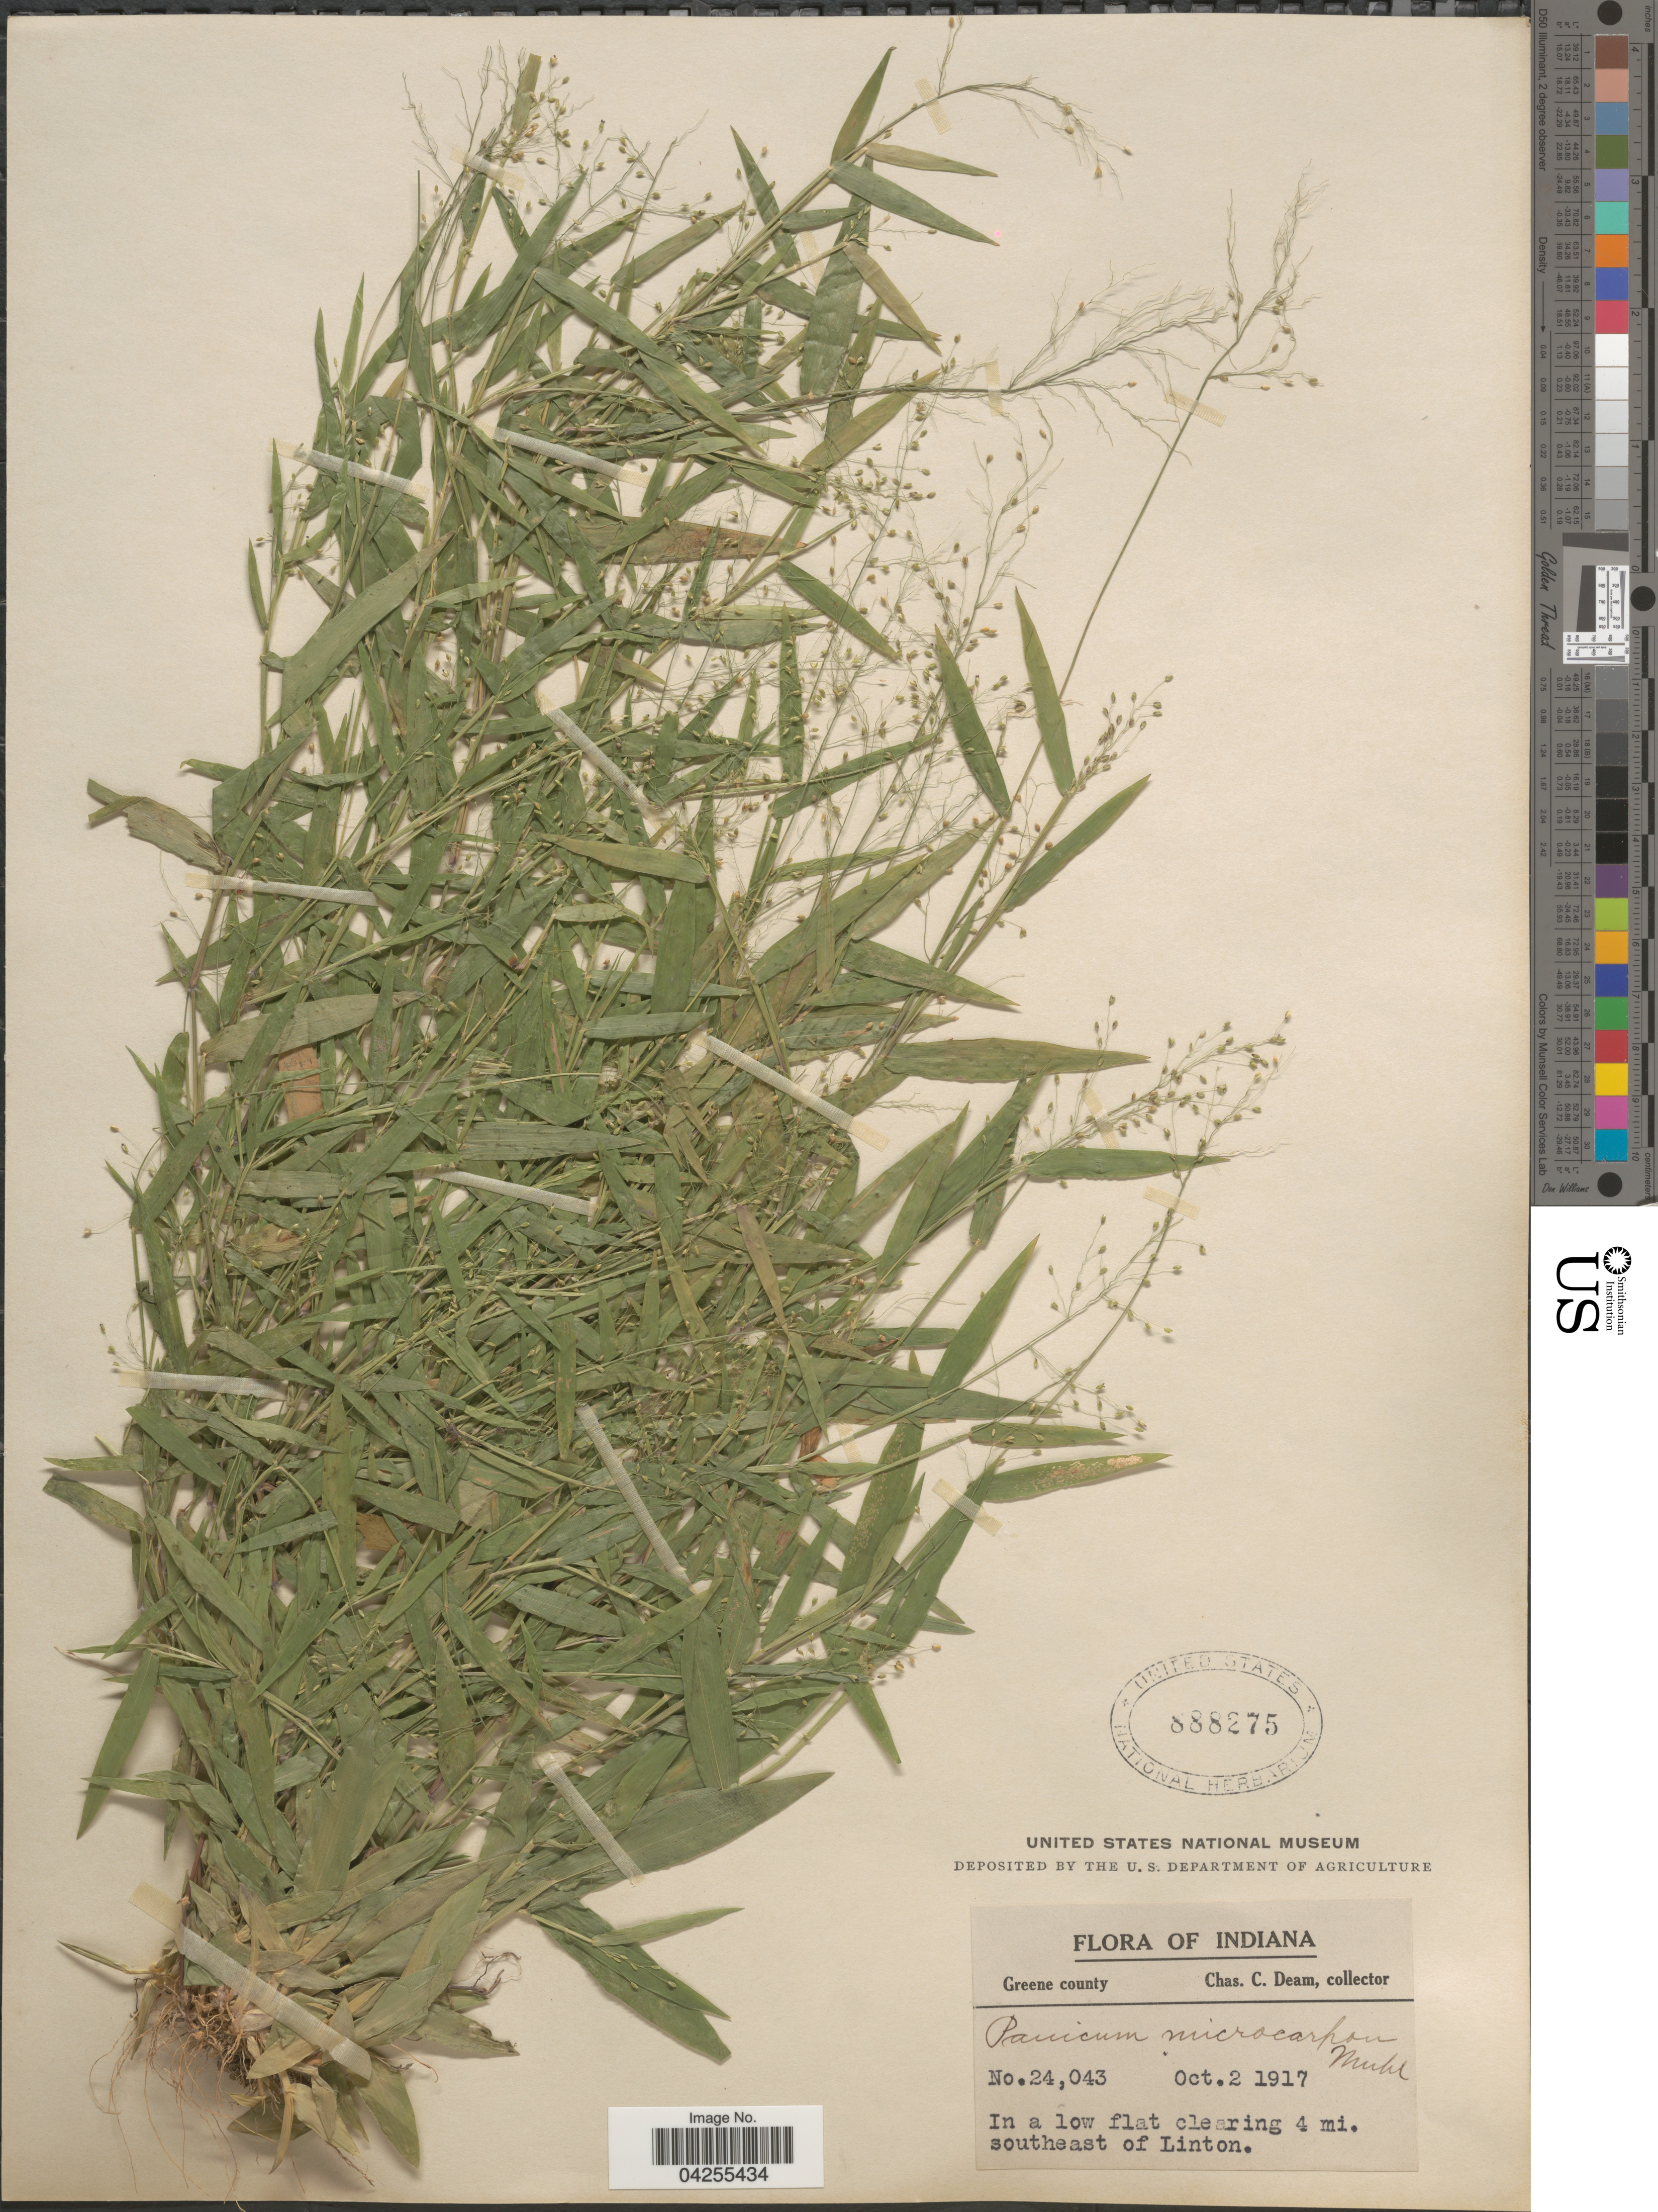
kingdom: Plantae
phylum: Tracheophyta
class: Liliopsida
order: Poales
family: Poaceae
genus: Dichanthelium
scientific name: Dichanthelium dichotomum var. dichotomum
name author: (L.) Gould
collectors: C. C. Deam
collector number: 24043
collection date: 1917-10-02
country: United States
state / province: Indiana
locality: Greene county. In a low flat clearing 4 mi. southeast of Linton.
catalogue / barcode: US 888275